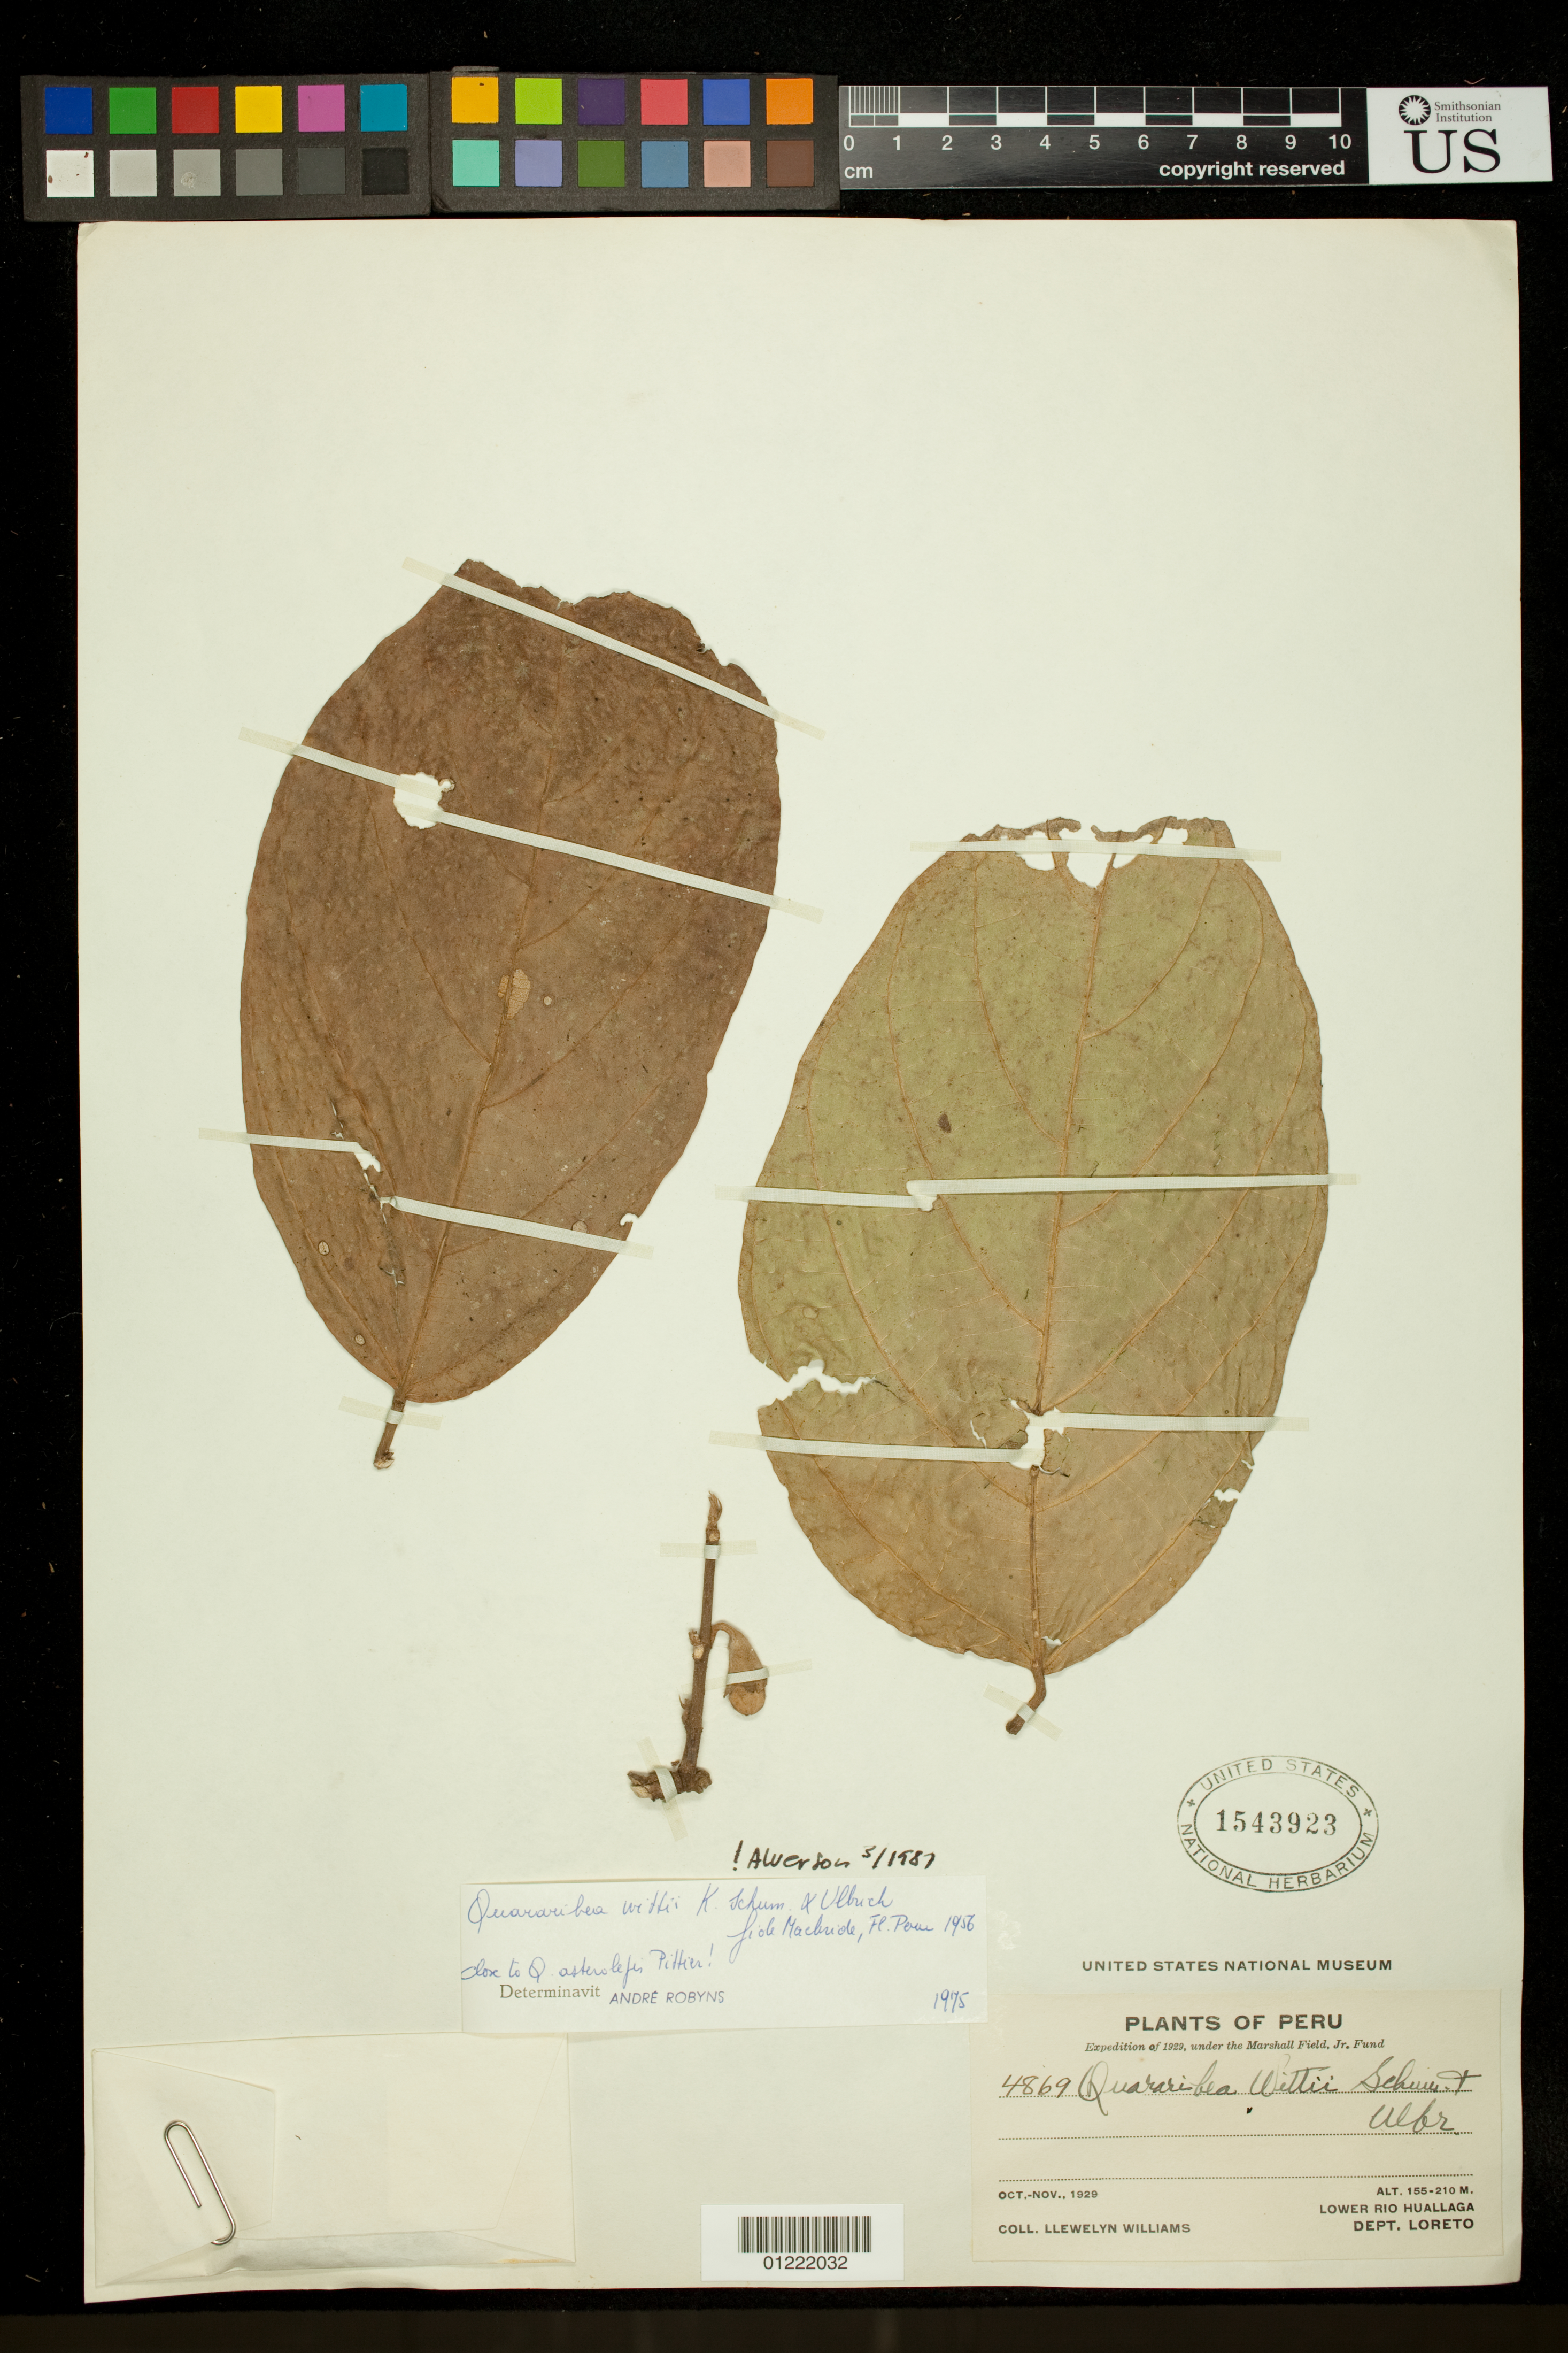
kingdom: Plantae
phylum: Tracheophyta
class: Magnoliopsida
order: Malvales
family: Malvaceae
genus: Quararibea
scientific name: Quararibea wittii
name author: K. Schum. & Ulbr.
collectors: Ll. Williams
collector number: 4869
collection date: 1929-10/1929-11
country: Peru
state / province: Loreto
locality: Lower Rio Huallaga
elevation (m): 155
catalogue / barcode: US 1543923